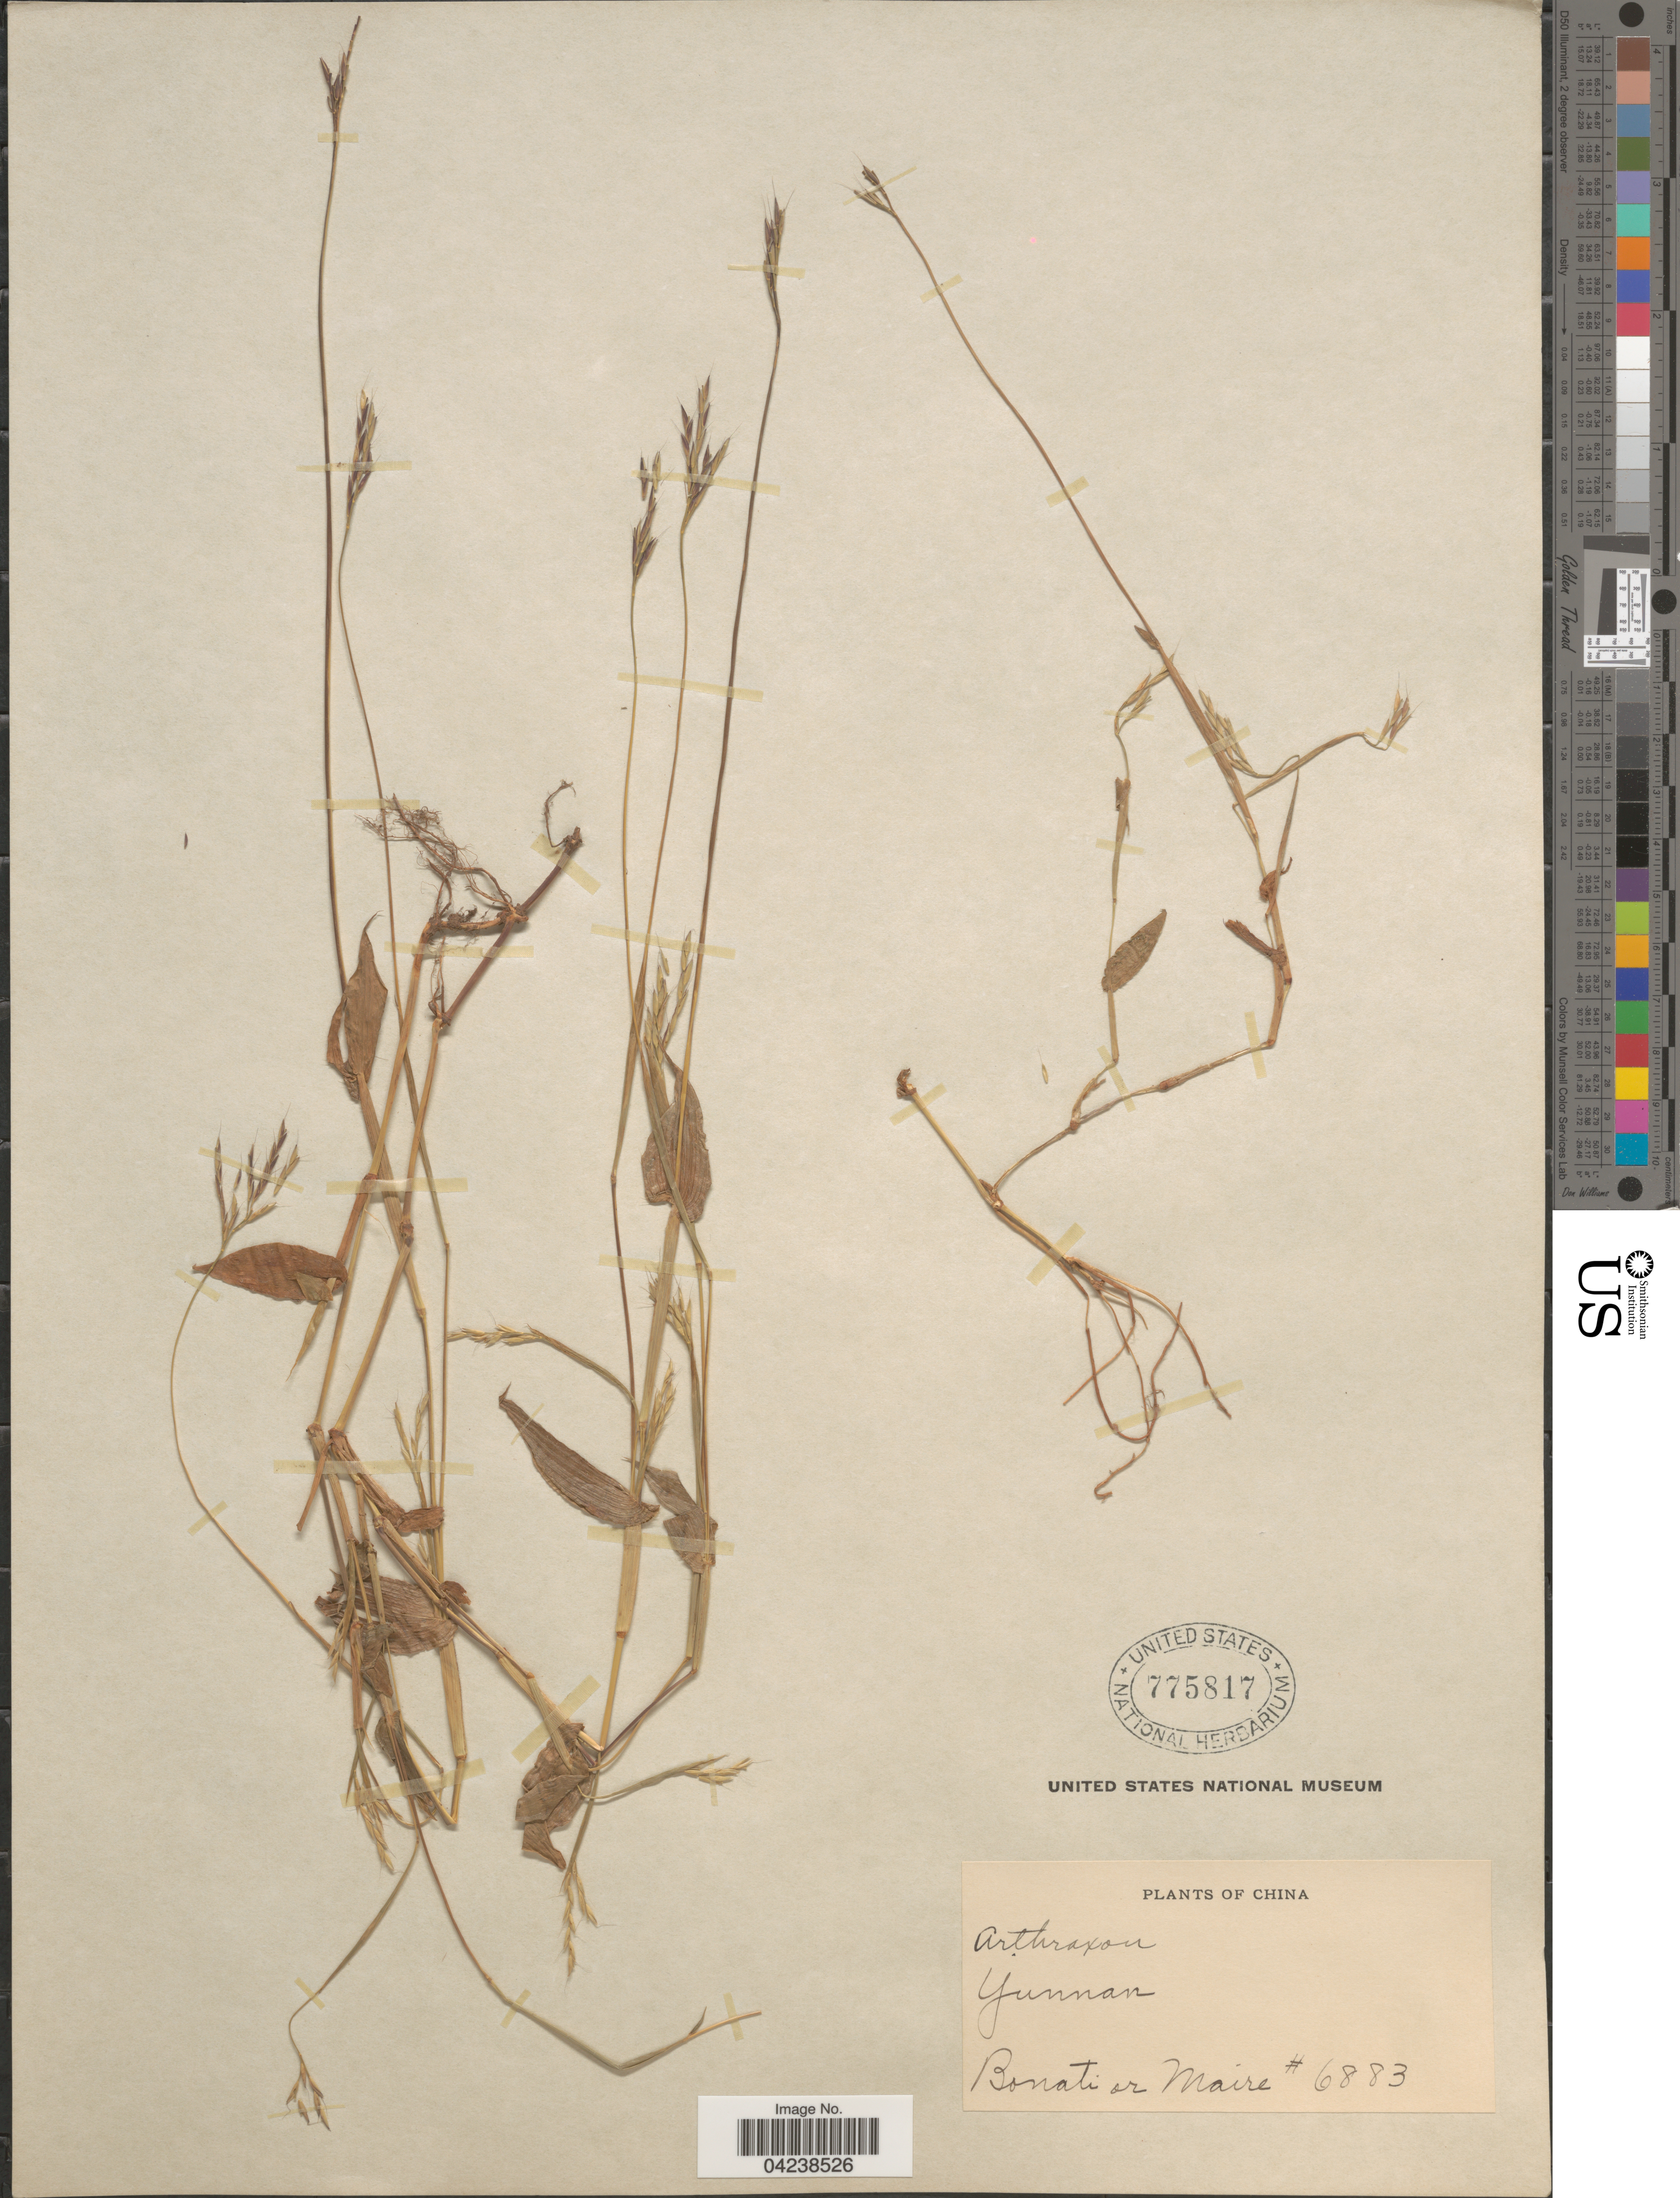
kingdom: Plantae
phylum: Tracheophyta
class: Liliopsida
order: Poales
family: Poaceae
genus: Arthraxon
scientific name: Arthraxon hispidus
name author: (Thunb.) Makino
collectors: B. Maire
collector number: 6883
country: China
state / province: Yunnan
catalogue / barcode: US 775817